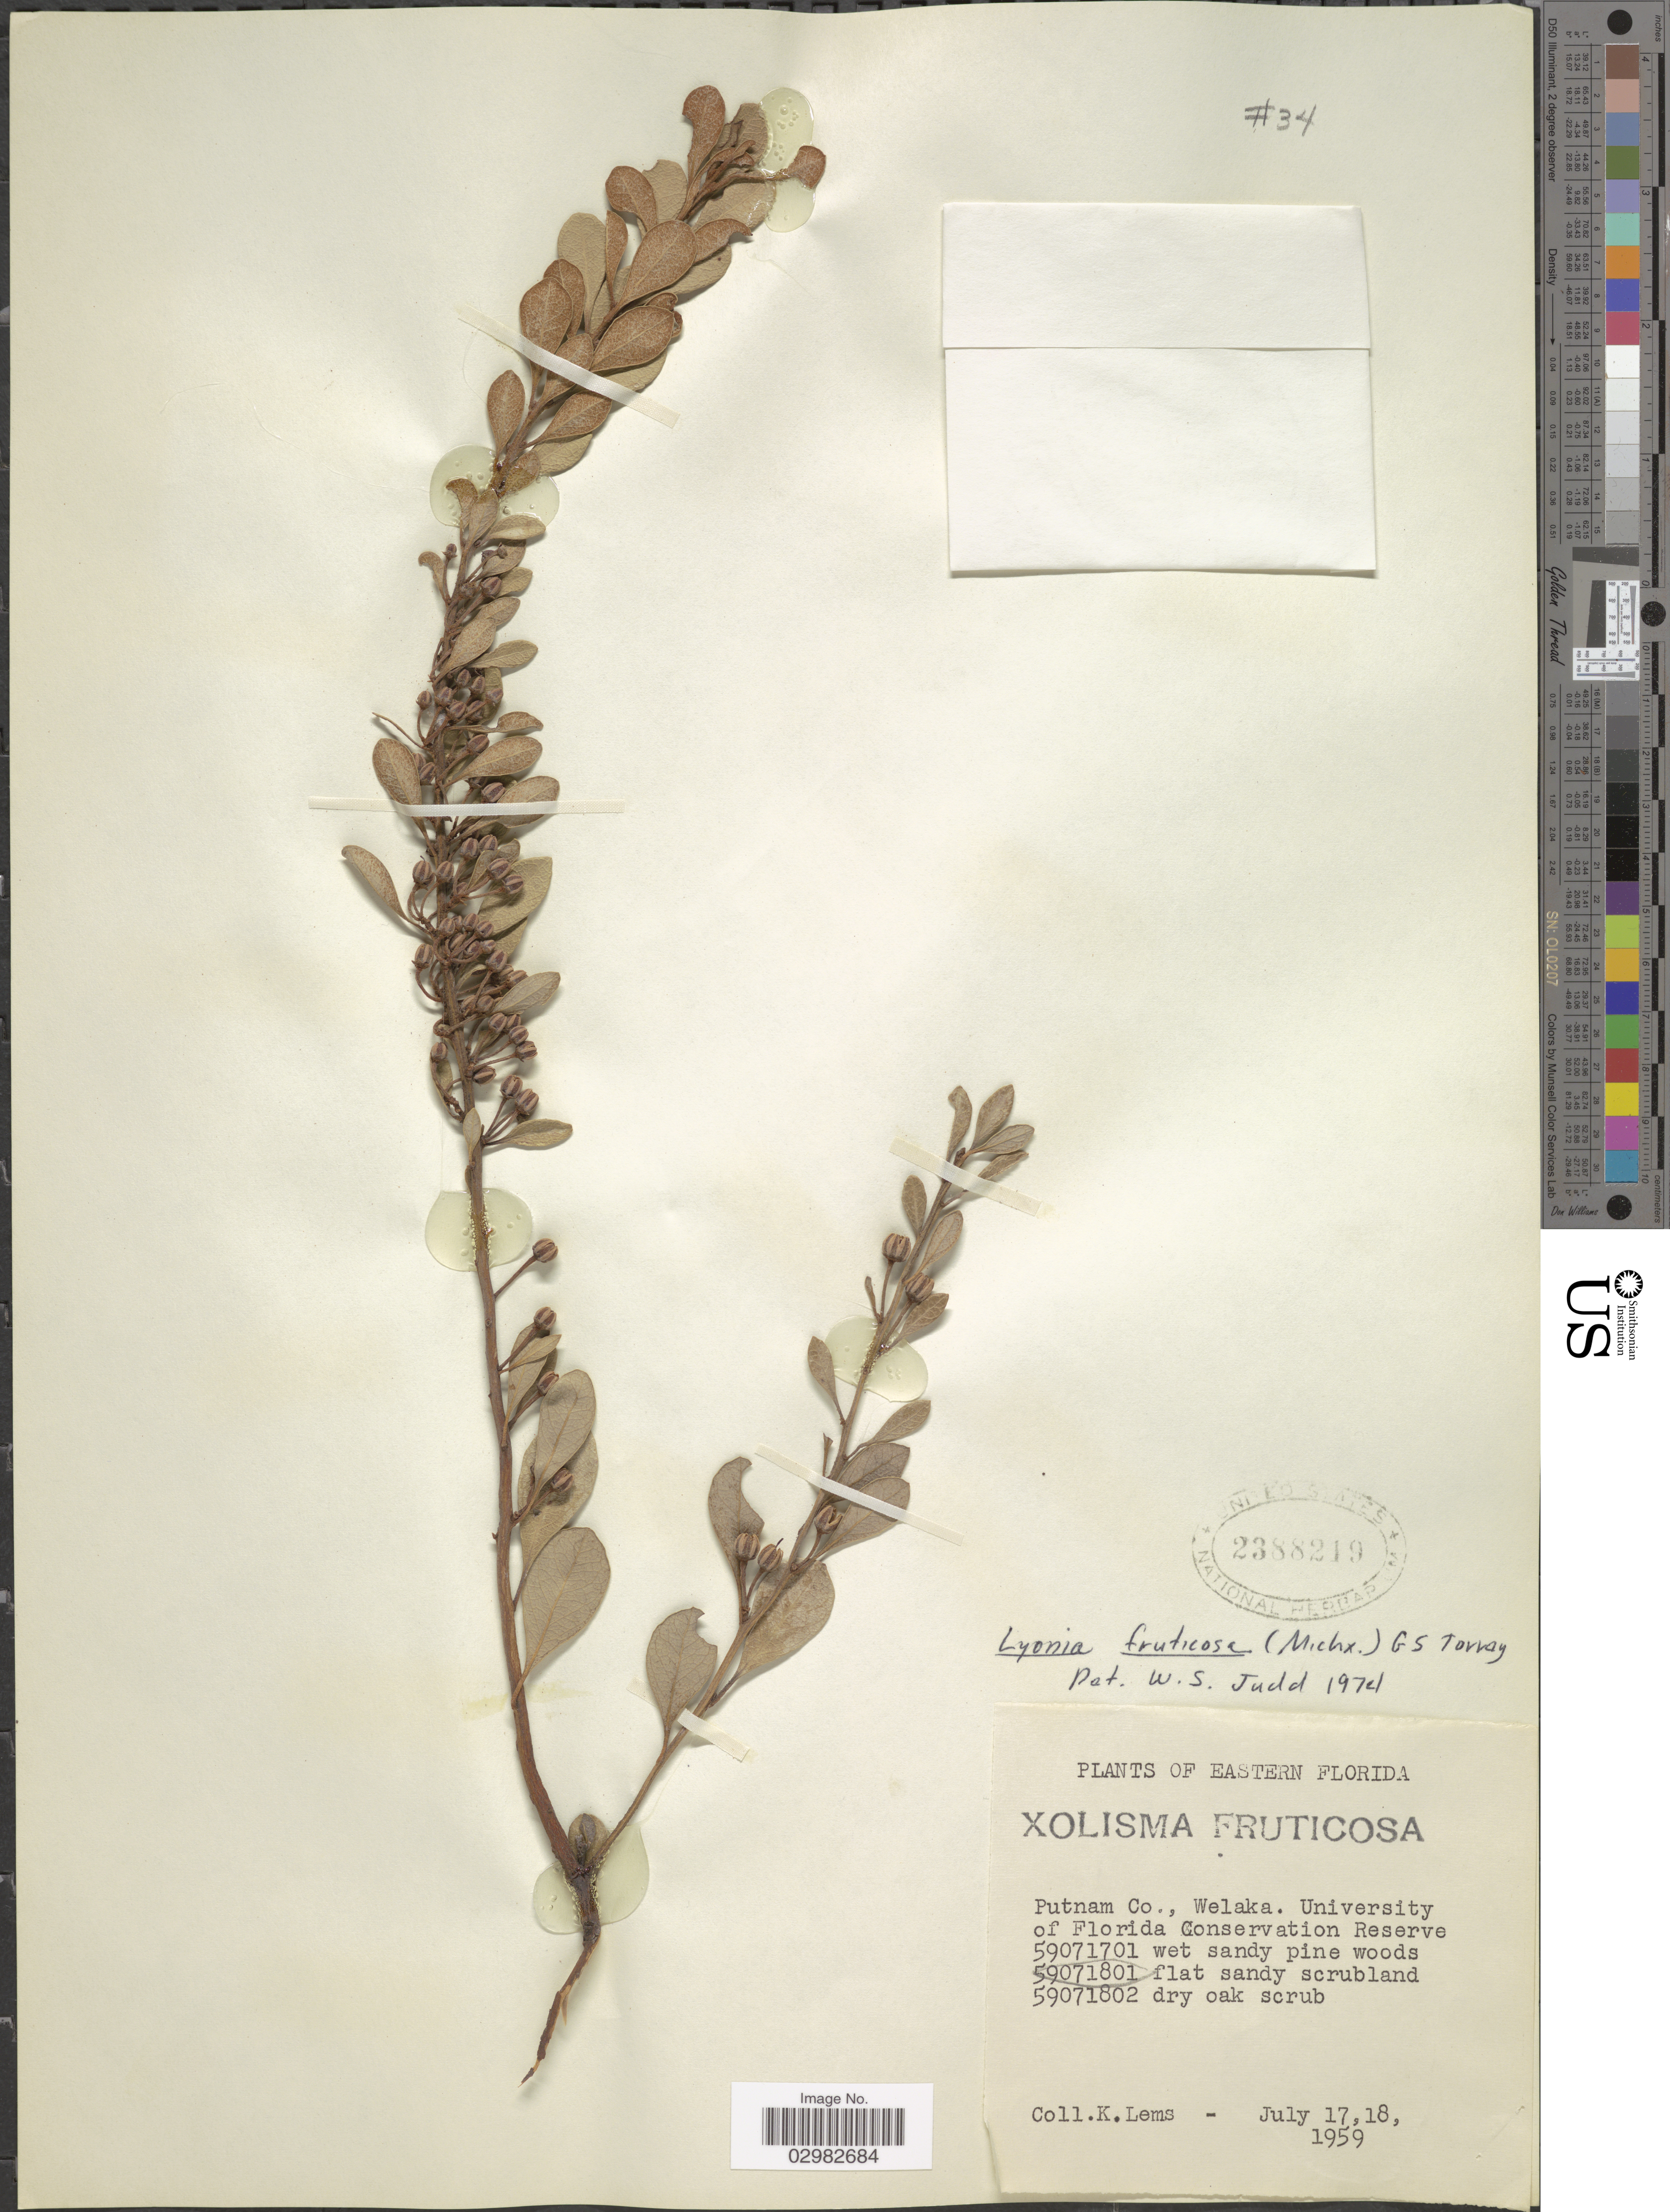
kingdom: Plantae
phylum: Tracheophyta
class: Magnoliopsida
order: Ericales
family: Ericaceae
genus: Lyonia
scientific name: Lyonia fruticosa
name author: (Michx.) G.S. Torr.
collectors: K. Lems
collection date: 1959-07-17/1959-07-18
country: United States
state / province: Florida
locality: Eastern Florida, Putnam Co., Welaka, University of Florida Conservation Reserve.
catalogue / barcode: US 2388219